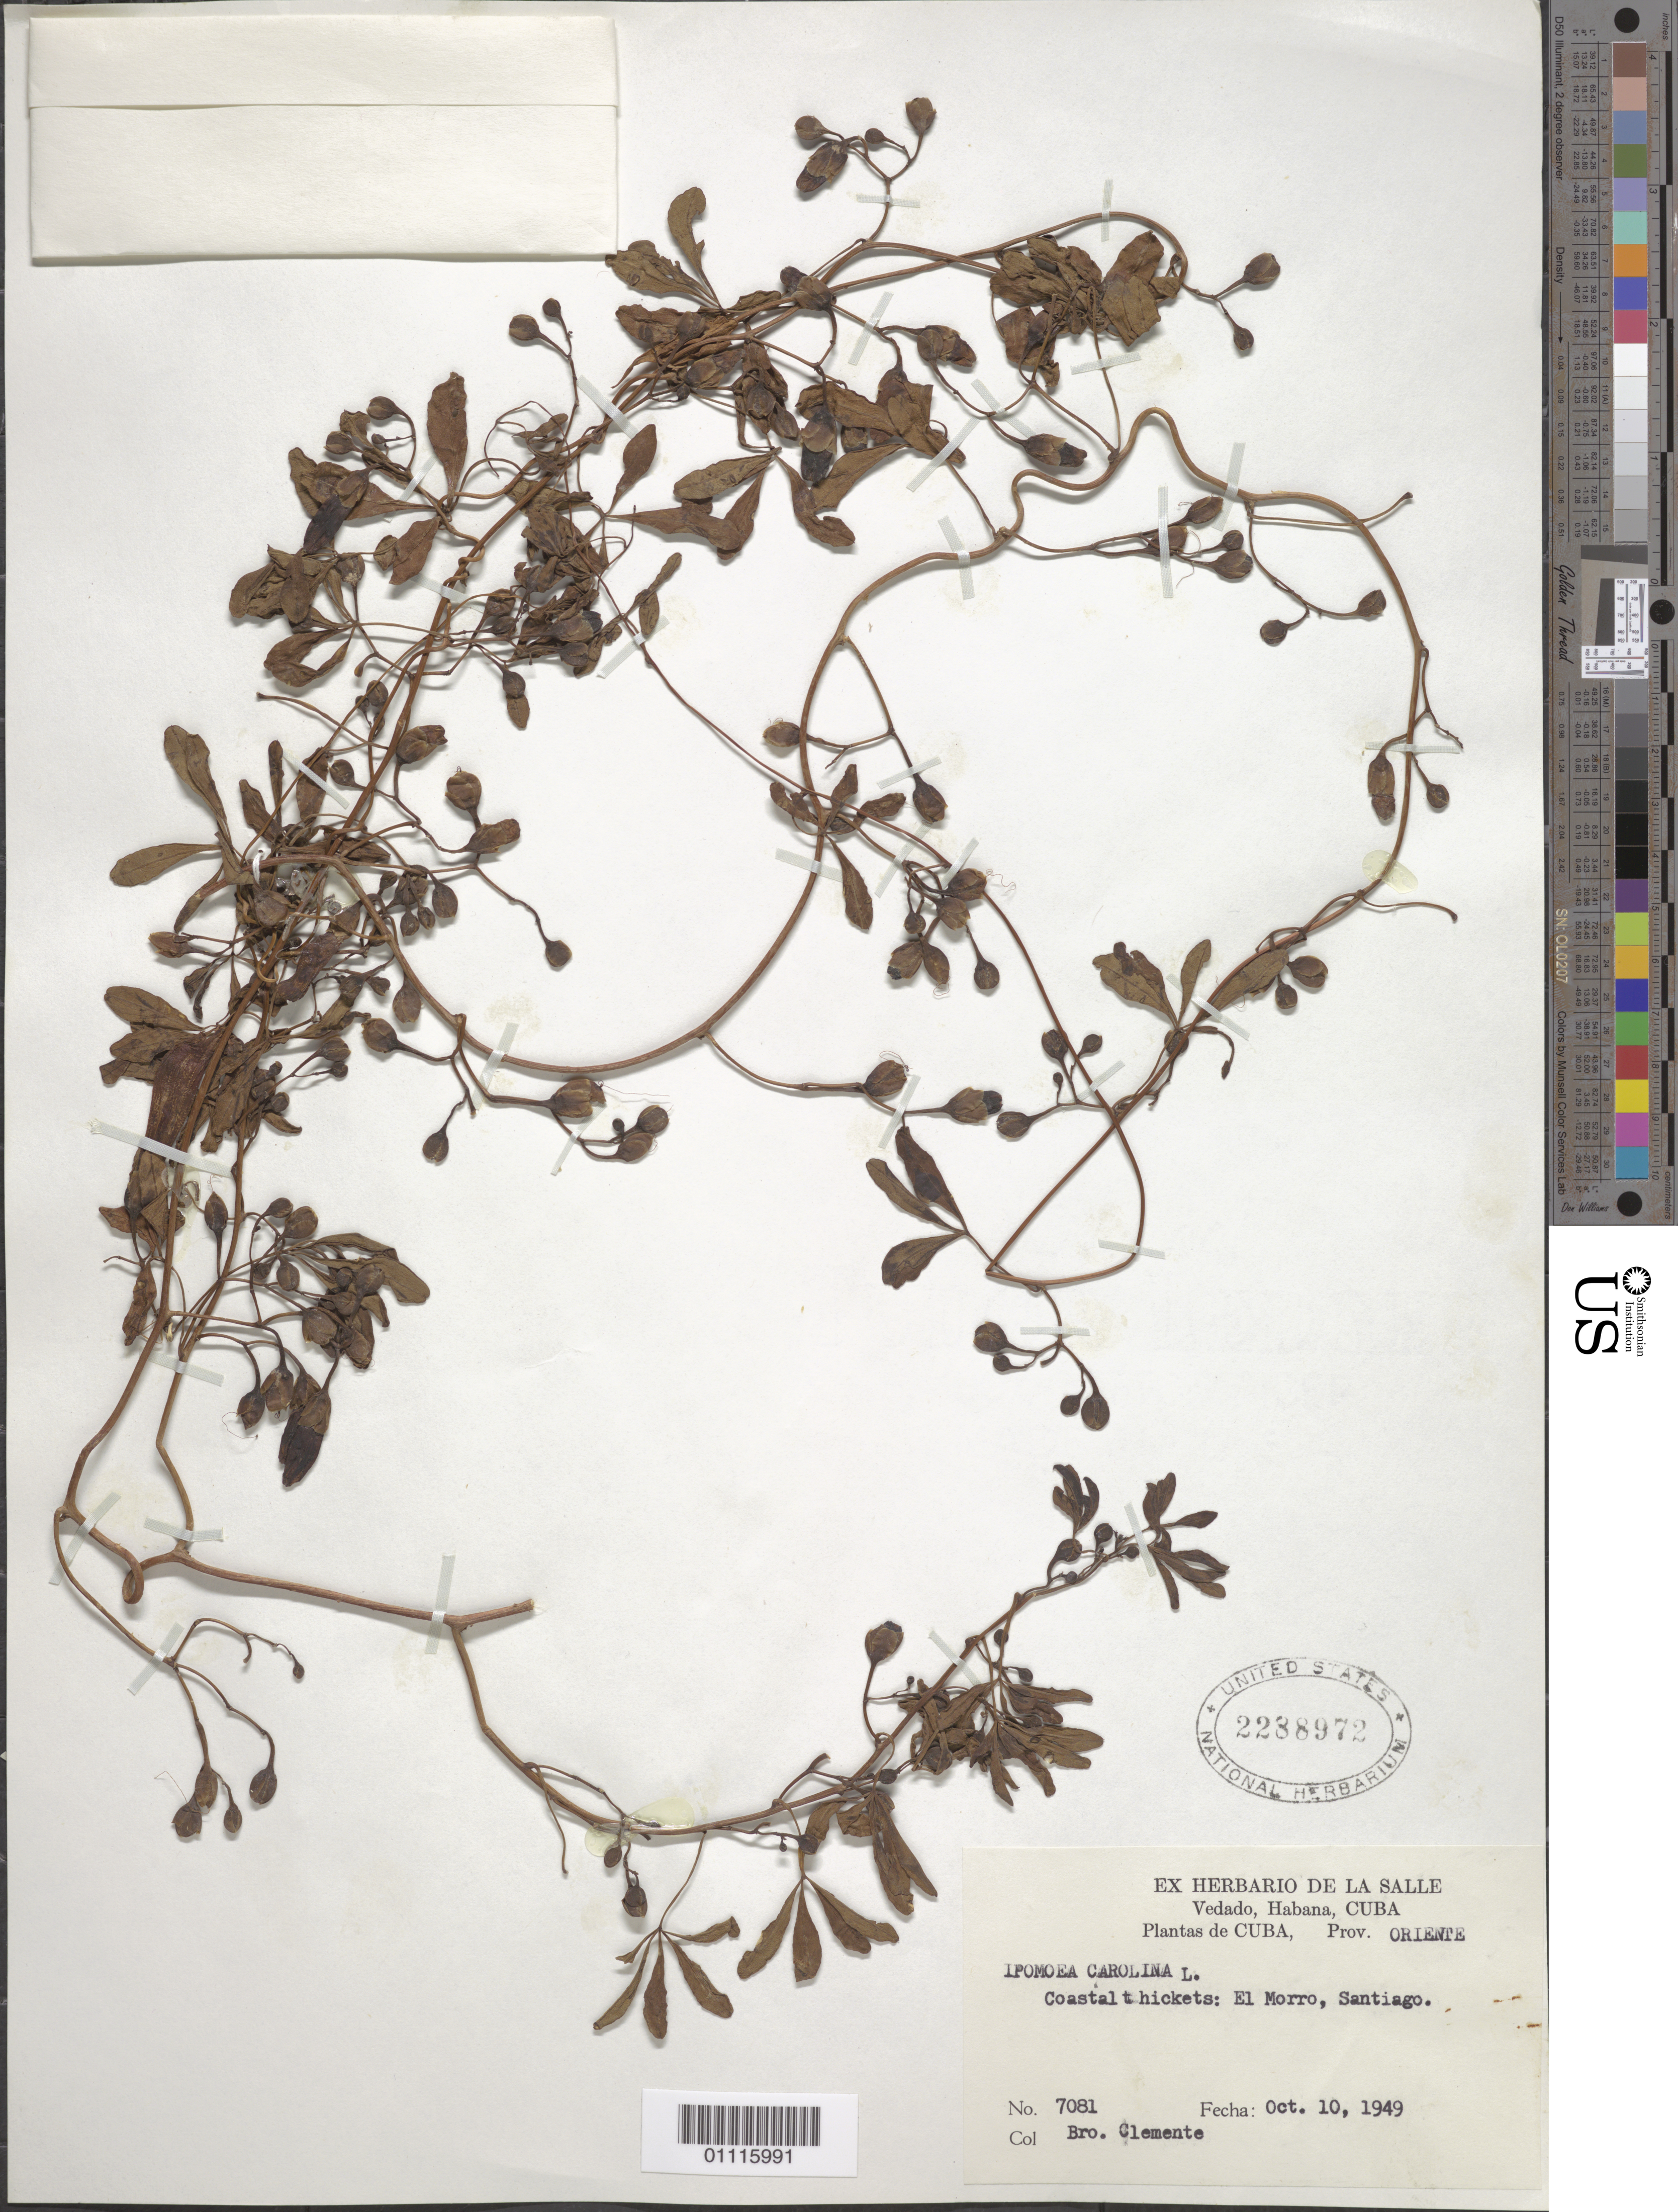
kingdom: Plantae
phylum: Tracheophyta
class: Magnoliopsida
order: Solanales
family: Convolvulaceae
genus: Ipomoea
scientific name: Ipomoea carolina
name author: L.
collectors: Bro. Clemente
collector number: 7081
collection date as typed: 10 Oct 1949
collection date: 1949-10-10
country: Cuba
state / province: Santiago de Cuba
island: Cuba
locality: Coastal thickets: El Morro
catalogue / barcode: US 2288972